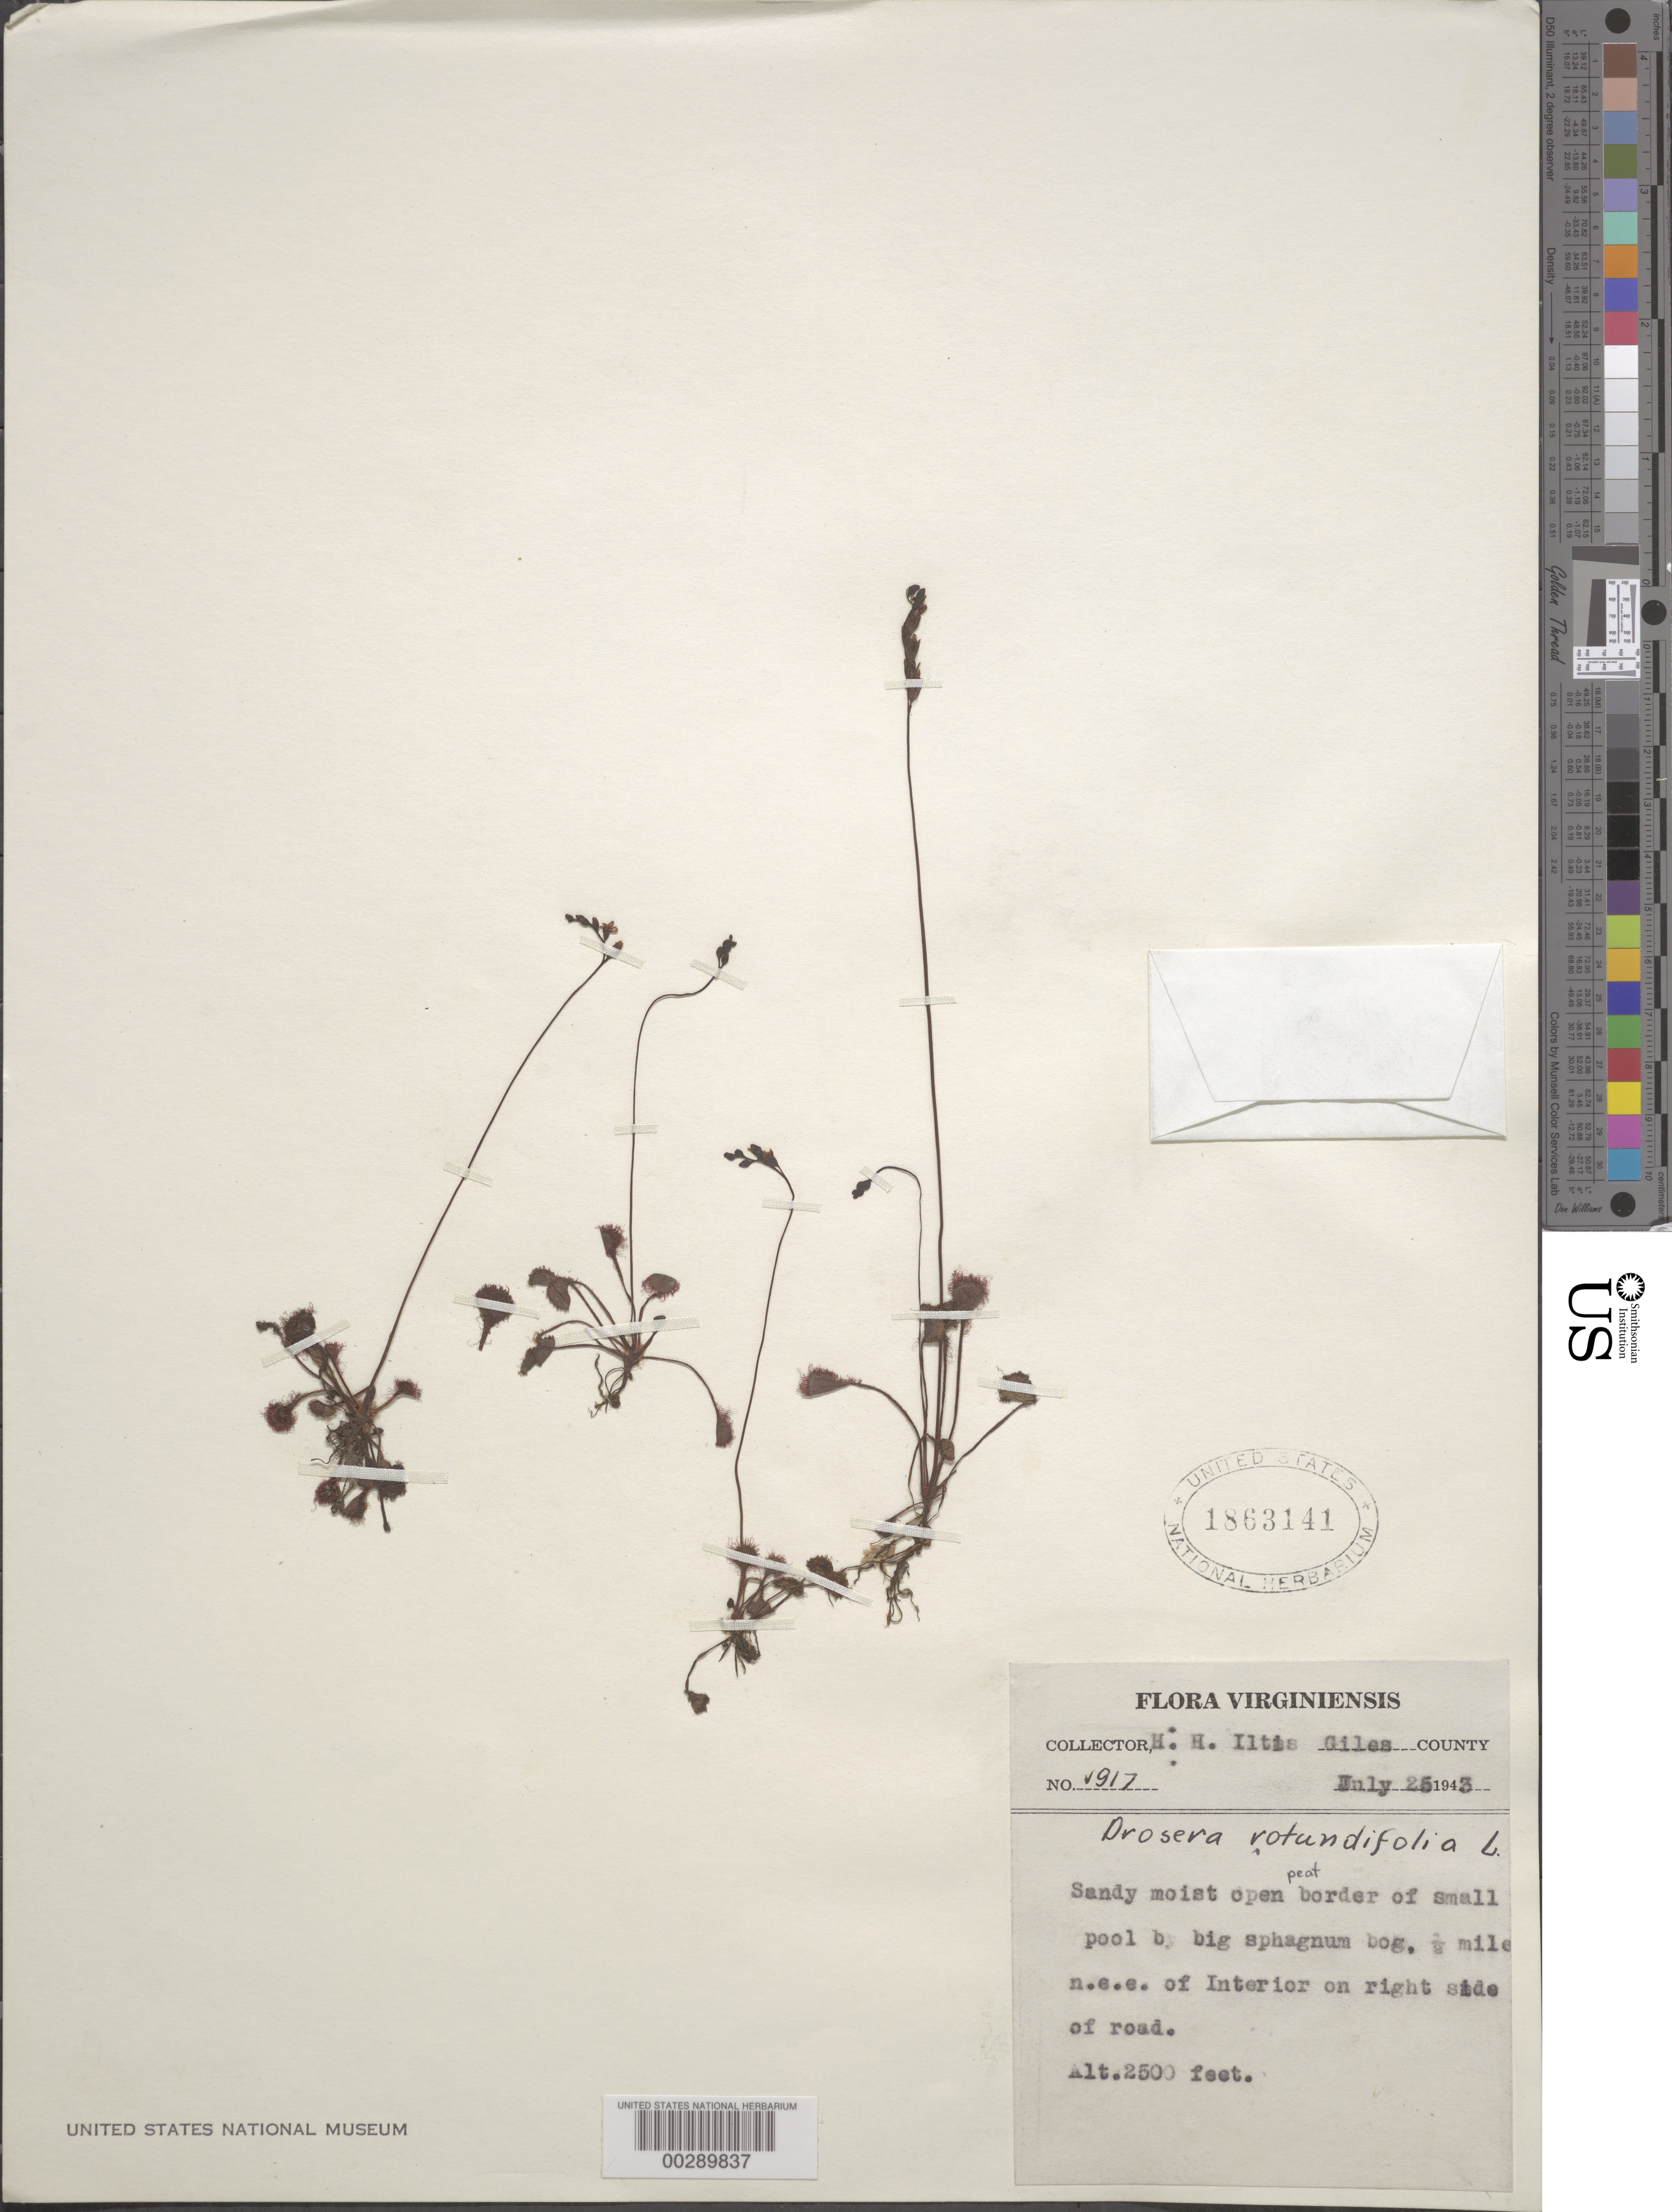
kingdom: Plantae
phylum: Tracheophyta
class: Magnoliopsida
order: Caryophyllales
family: Droseraceae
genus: Drosera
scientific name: Drosera rotundifolia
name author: L.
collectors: H. H. Iltis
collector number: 1917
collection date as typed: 25 Jul 1943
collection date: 1943-07-25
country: United States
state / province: Virginia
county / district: Giles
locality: Nee of interior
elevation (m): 762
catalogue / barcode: US 1863141